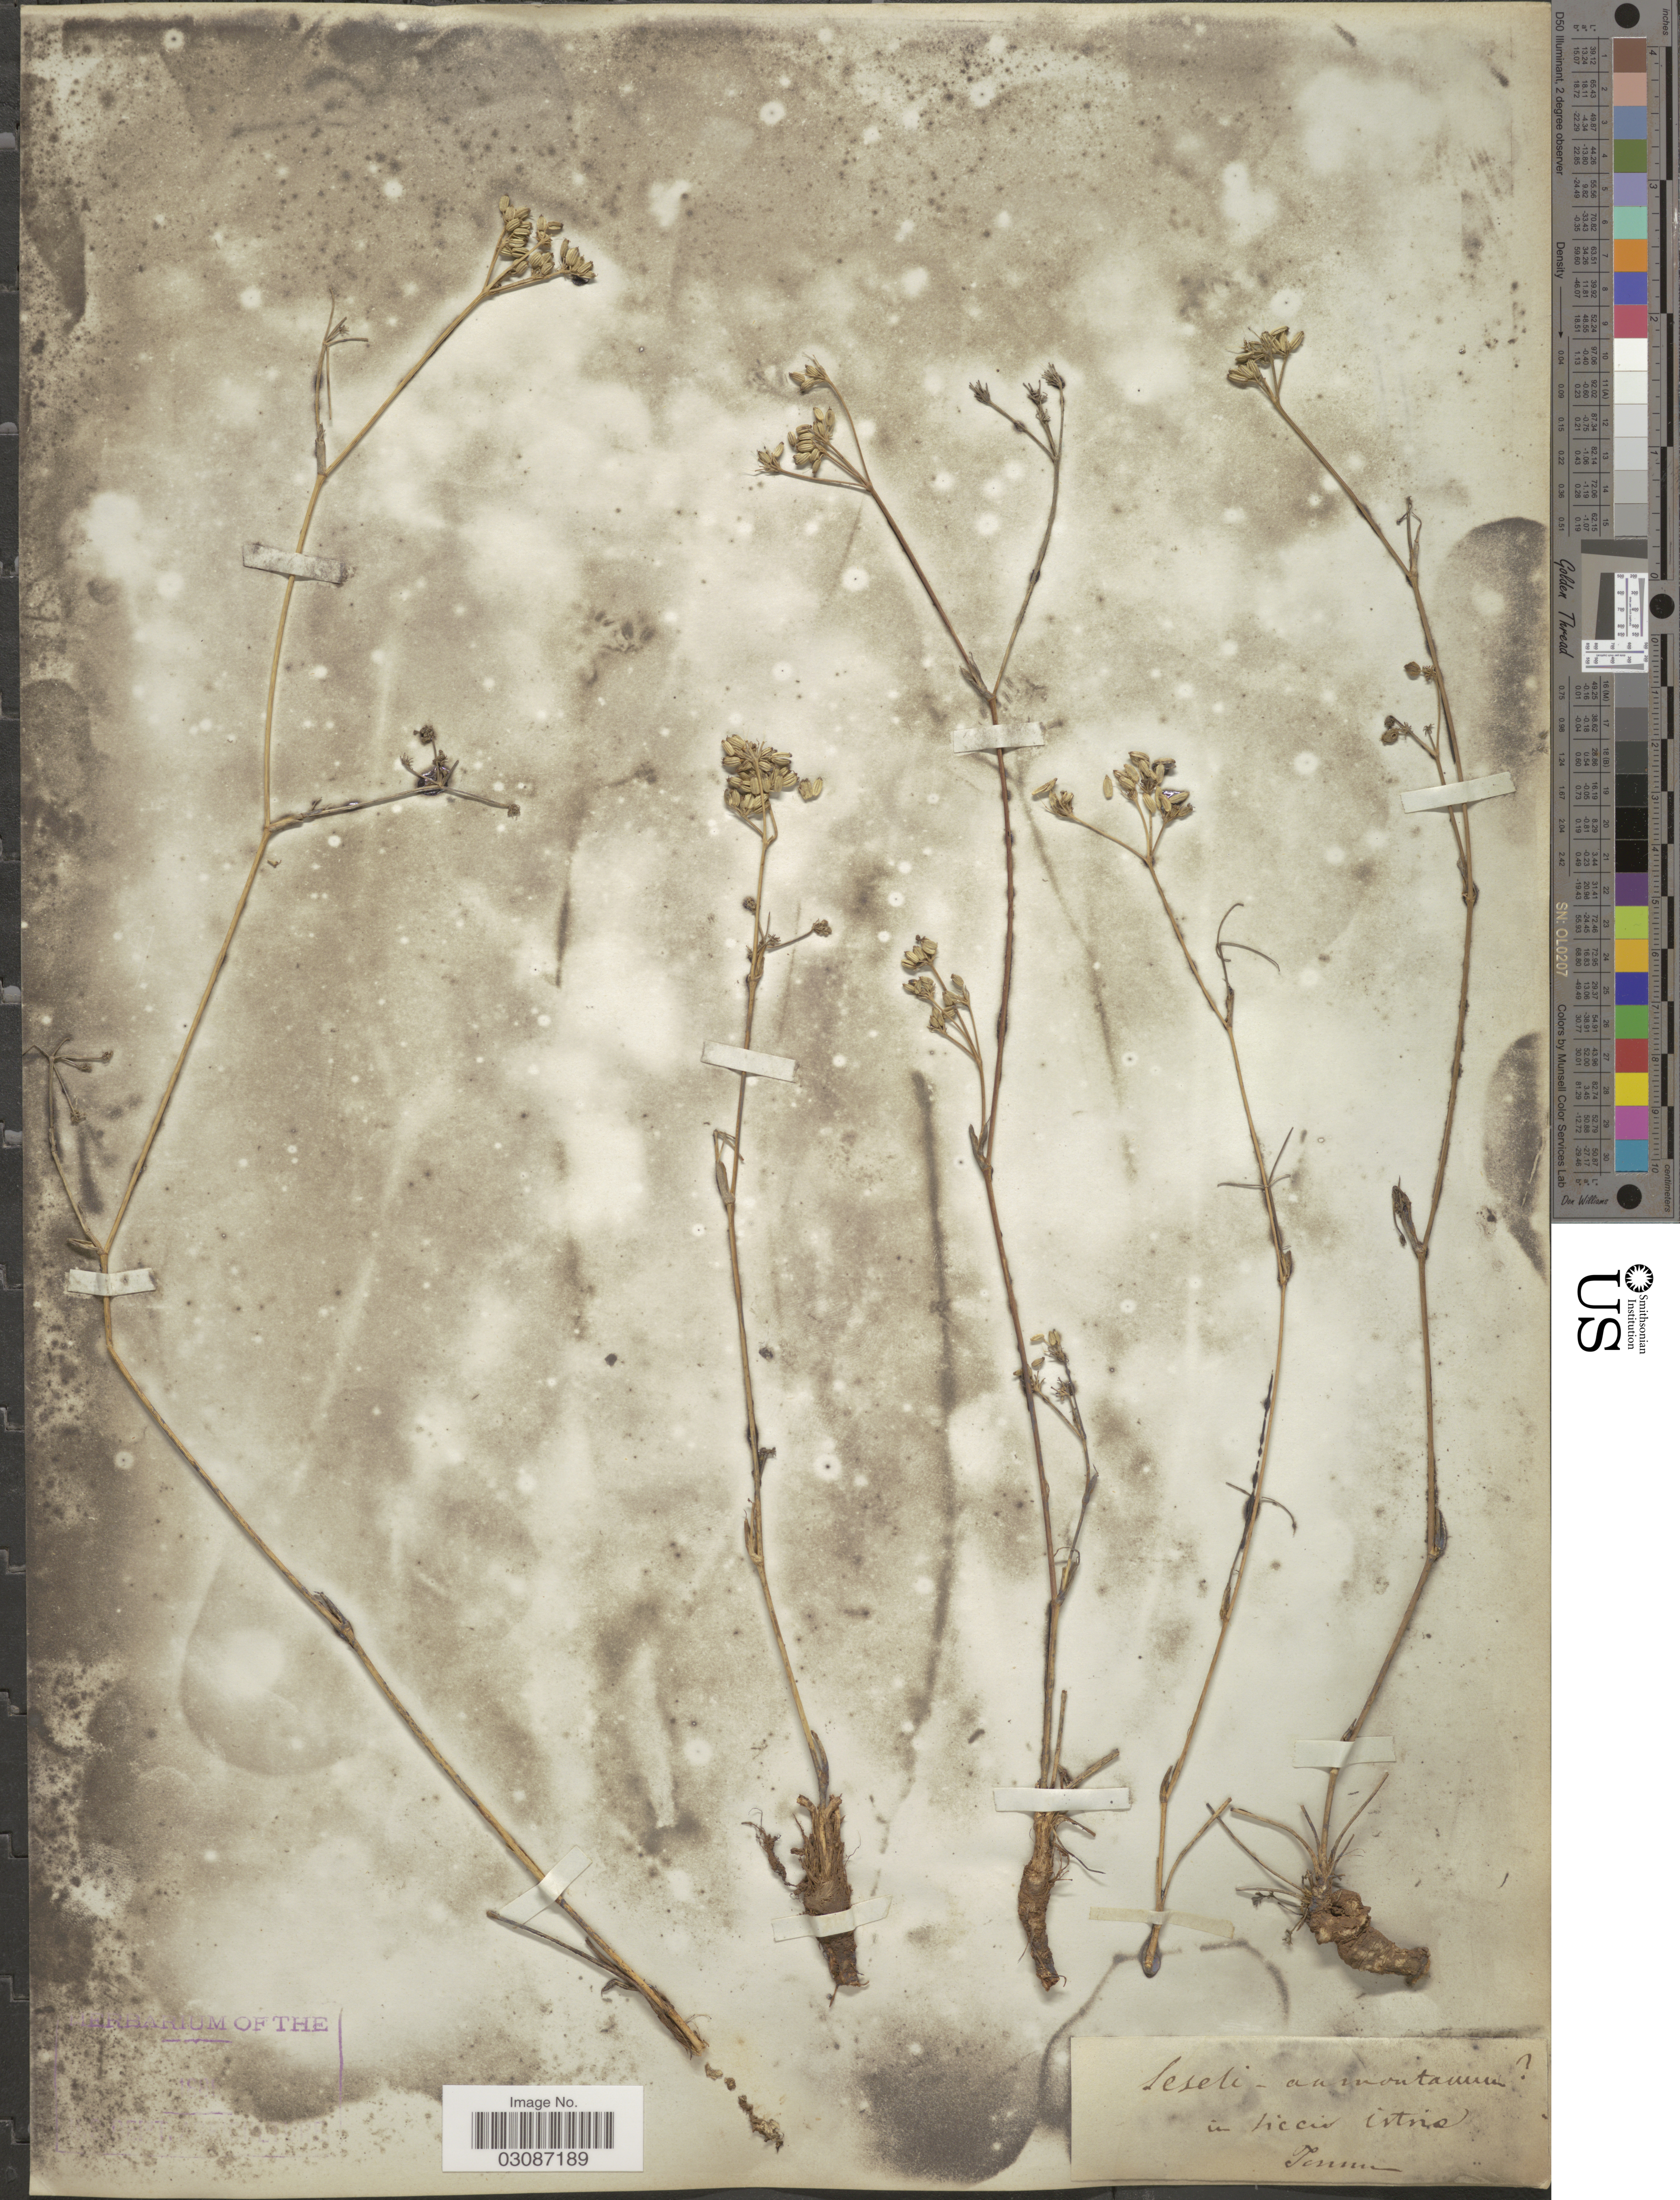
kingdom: Plantae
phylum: Tracheophyta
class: Magnoliopsida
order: Apiales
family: Apiaceae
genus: Seseli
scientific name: Seseli sp.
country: Croatia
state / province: Istria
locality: In siccis istria.